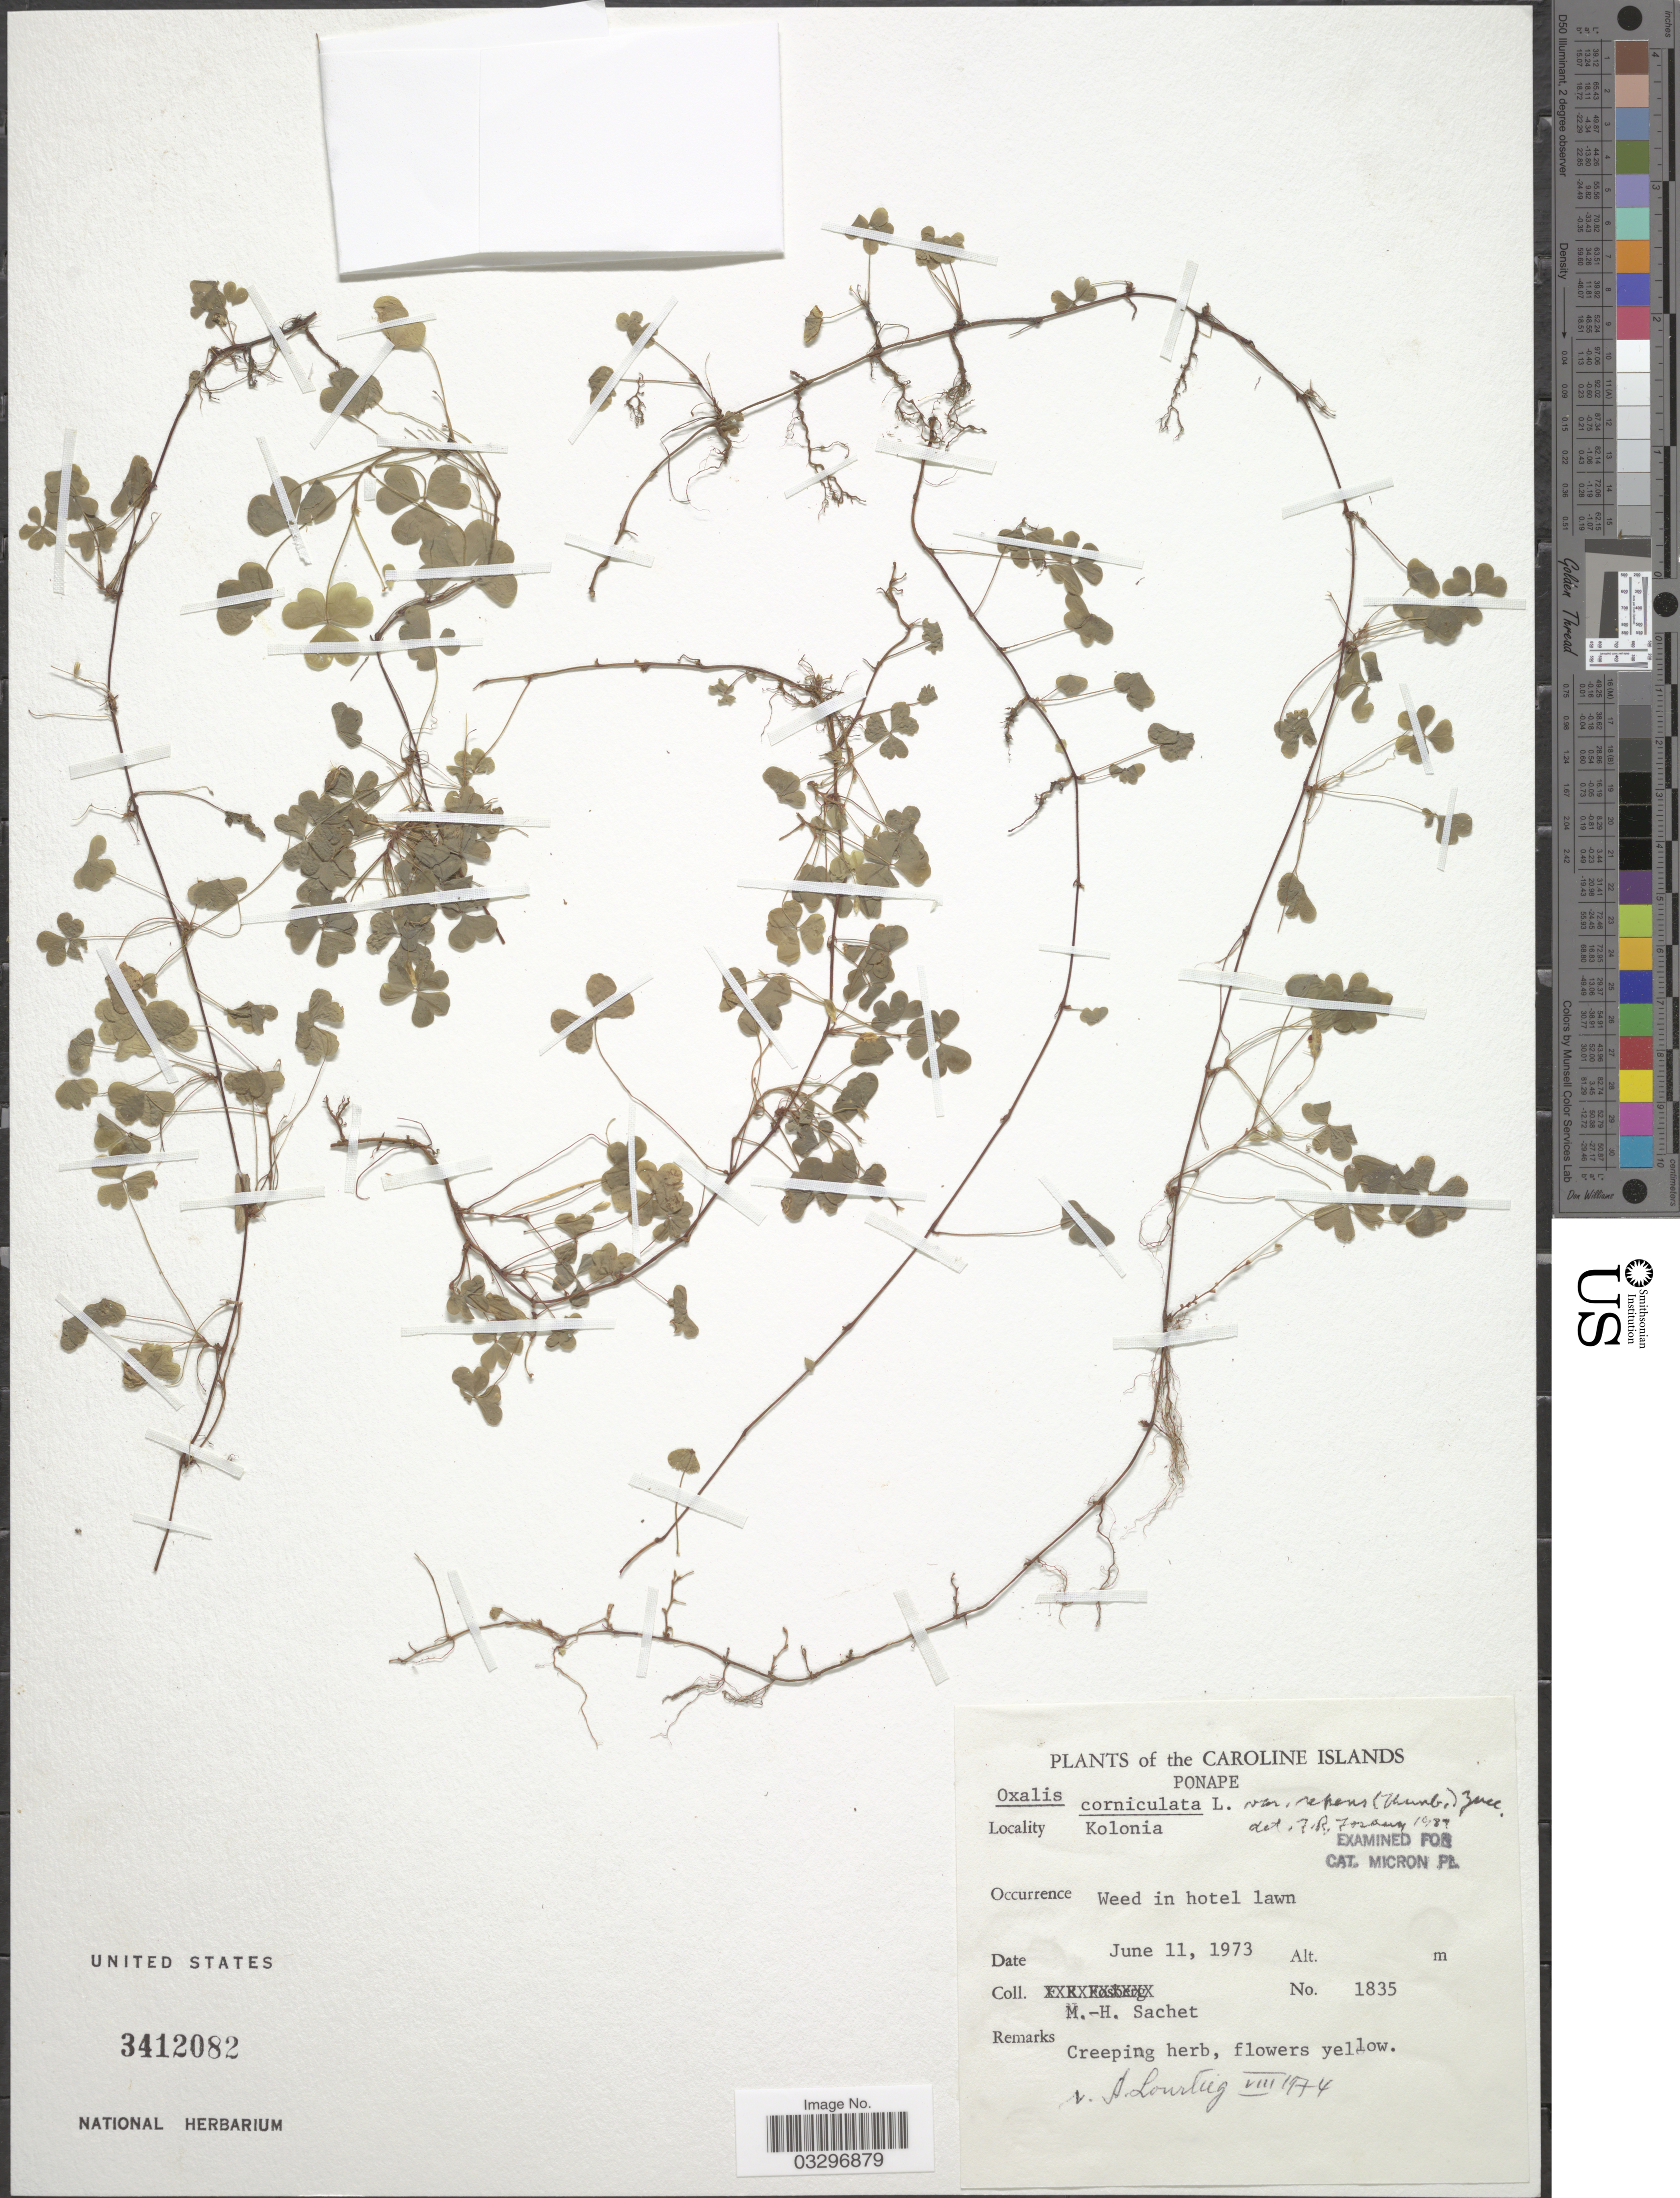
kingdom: Plantae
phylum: Tracheophyta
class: Magnoliopsida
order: Oxalidales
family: Oxalidaceae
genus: Oxalis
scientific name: Oxalis corniculata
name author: L.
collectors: M.-H. Sachet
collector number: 1835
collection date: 1973-06-11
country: Micronesia, Federated States of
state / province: Pohnpei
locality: Caroline Islands. Ponape. Kolonia.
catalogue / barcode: US 3412082